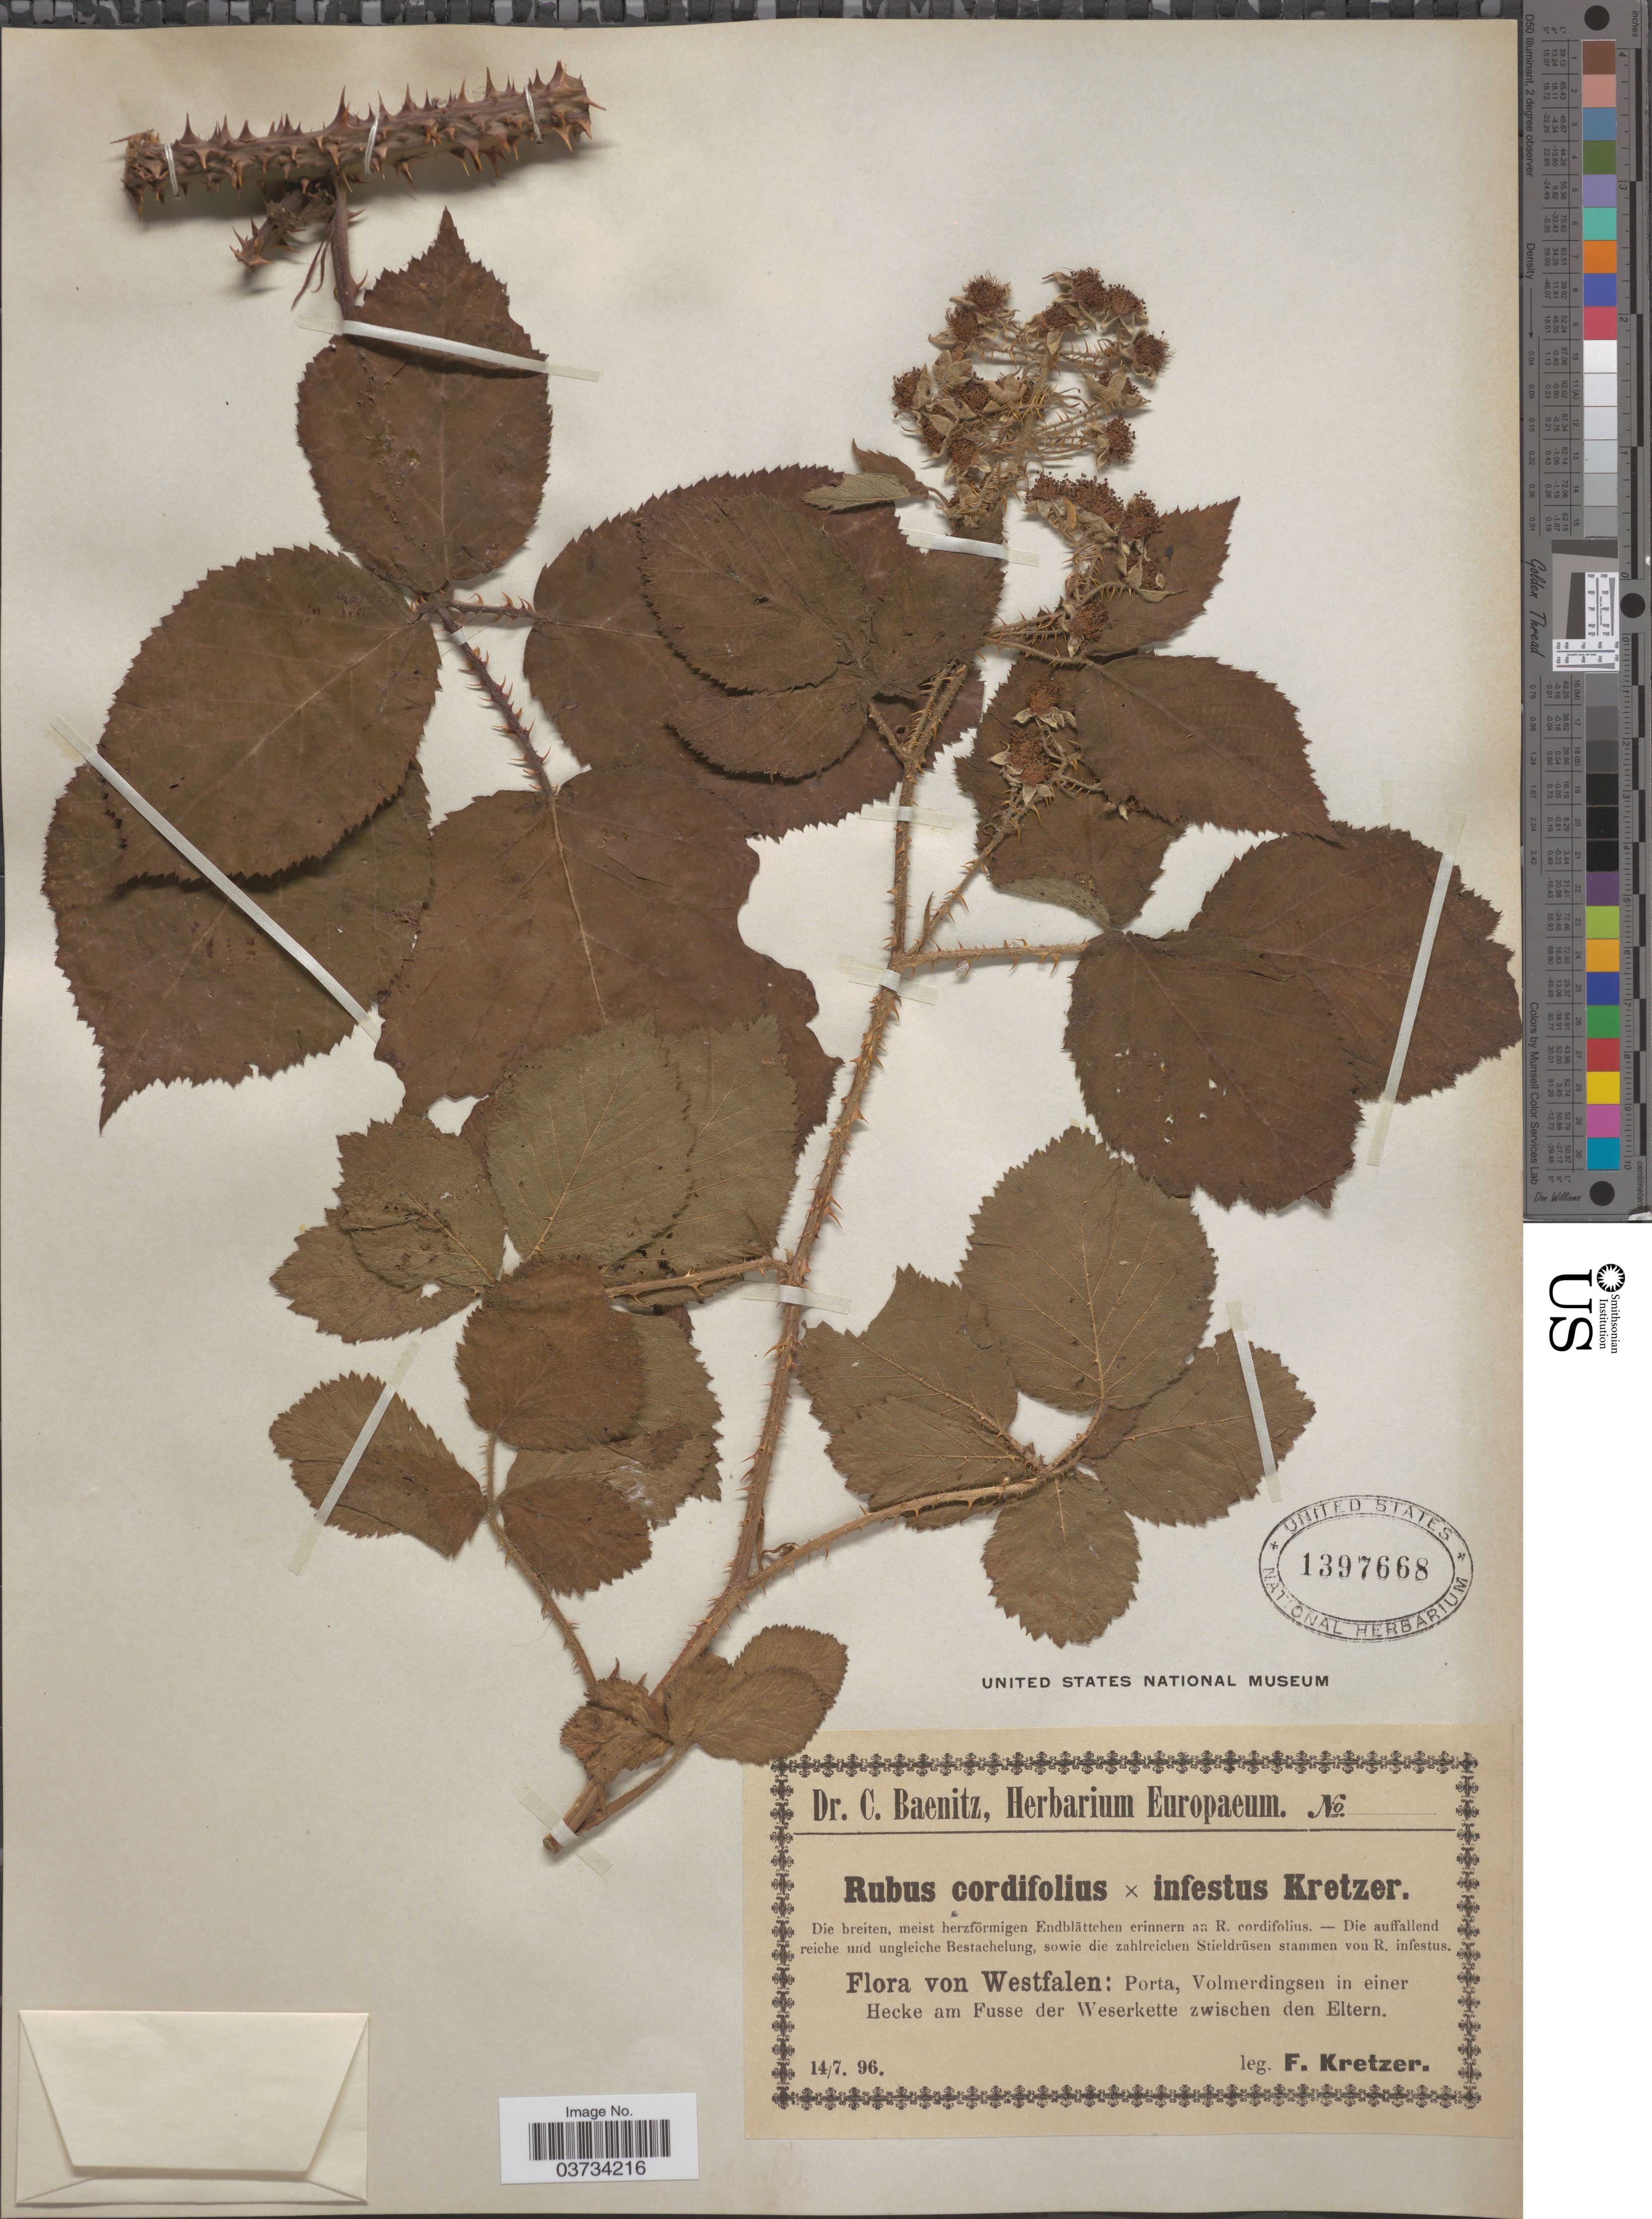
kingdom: Plantae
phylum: Tracheophyta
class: Magnoliopsida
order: Rosales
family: Rosaceae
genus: Rubus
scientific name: Rubus cordifolius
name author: Weihe & Nees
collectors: F. Kretzer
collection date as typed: Transcribed d/m/y: 14/7/96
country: Germany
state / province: Nordrhein-Westfalen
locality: Westfalen: Porta, Volmerdingsen in einer Hecke am Fusse der Weserkette zwischen den Eltern.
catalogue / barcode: US 1397668